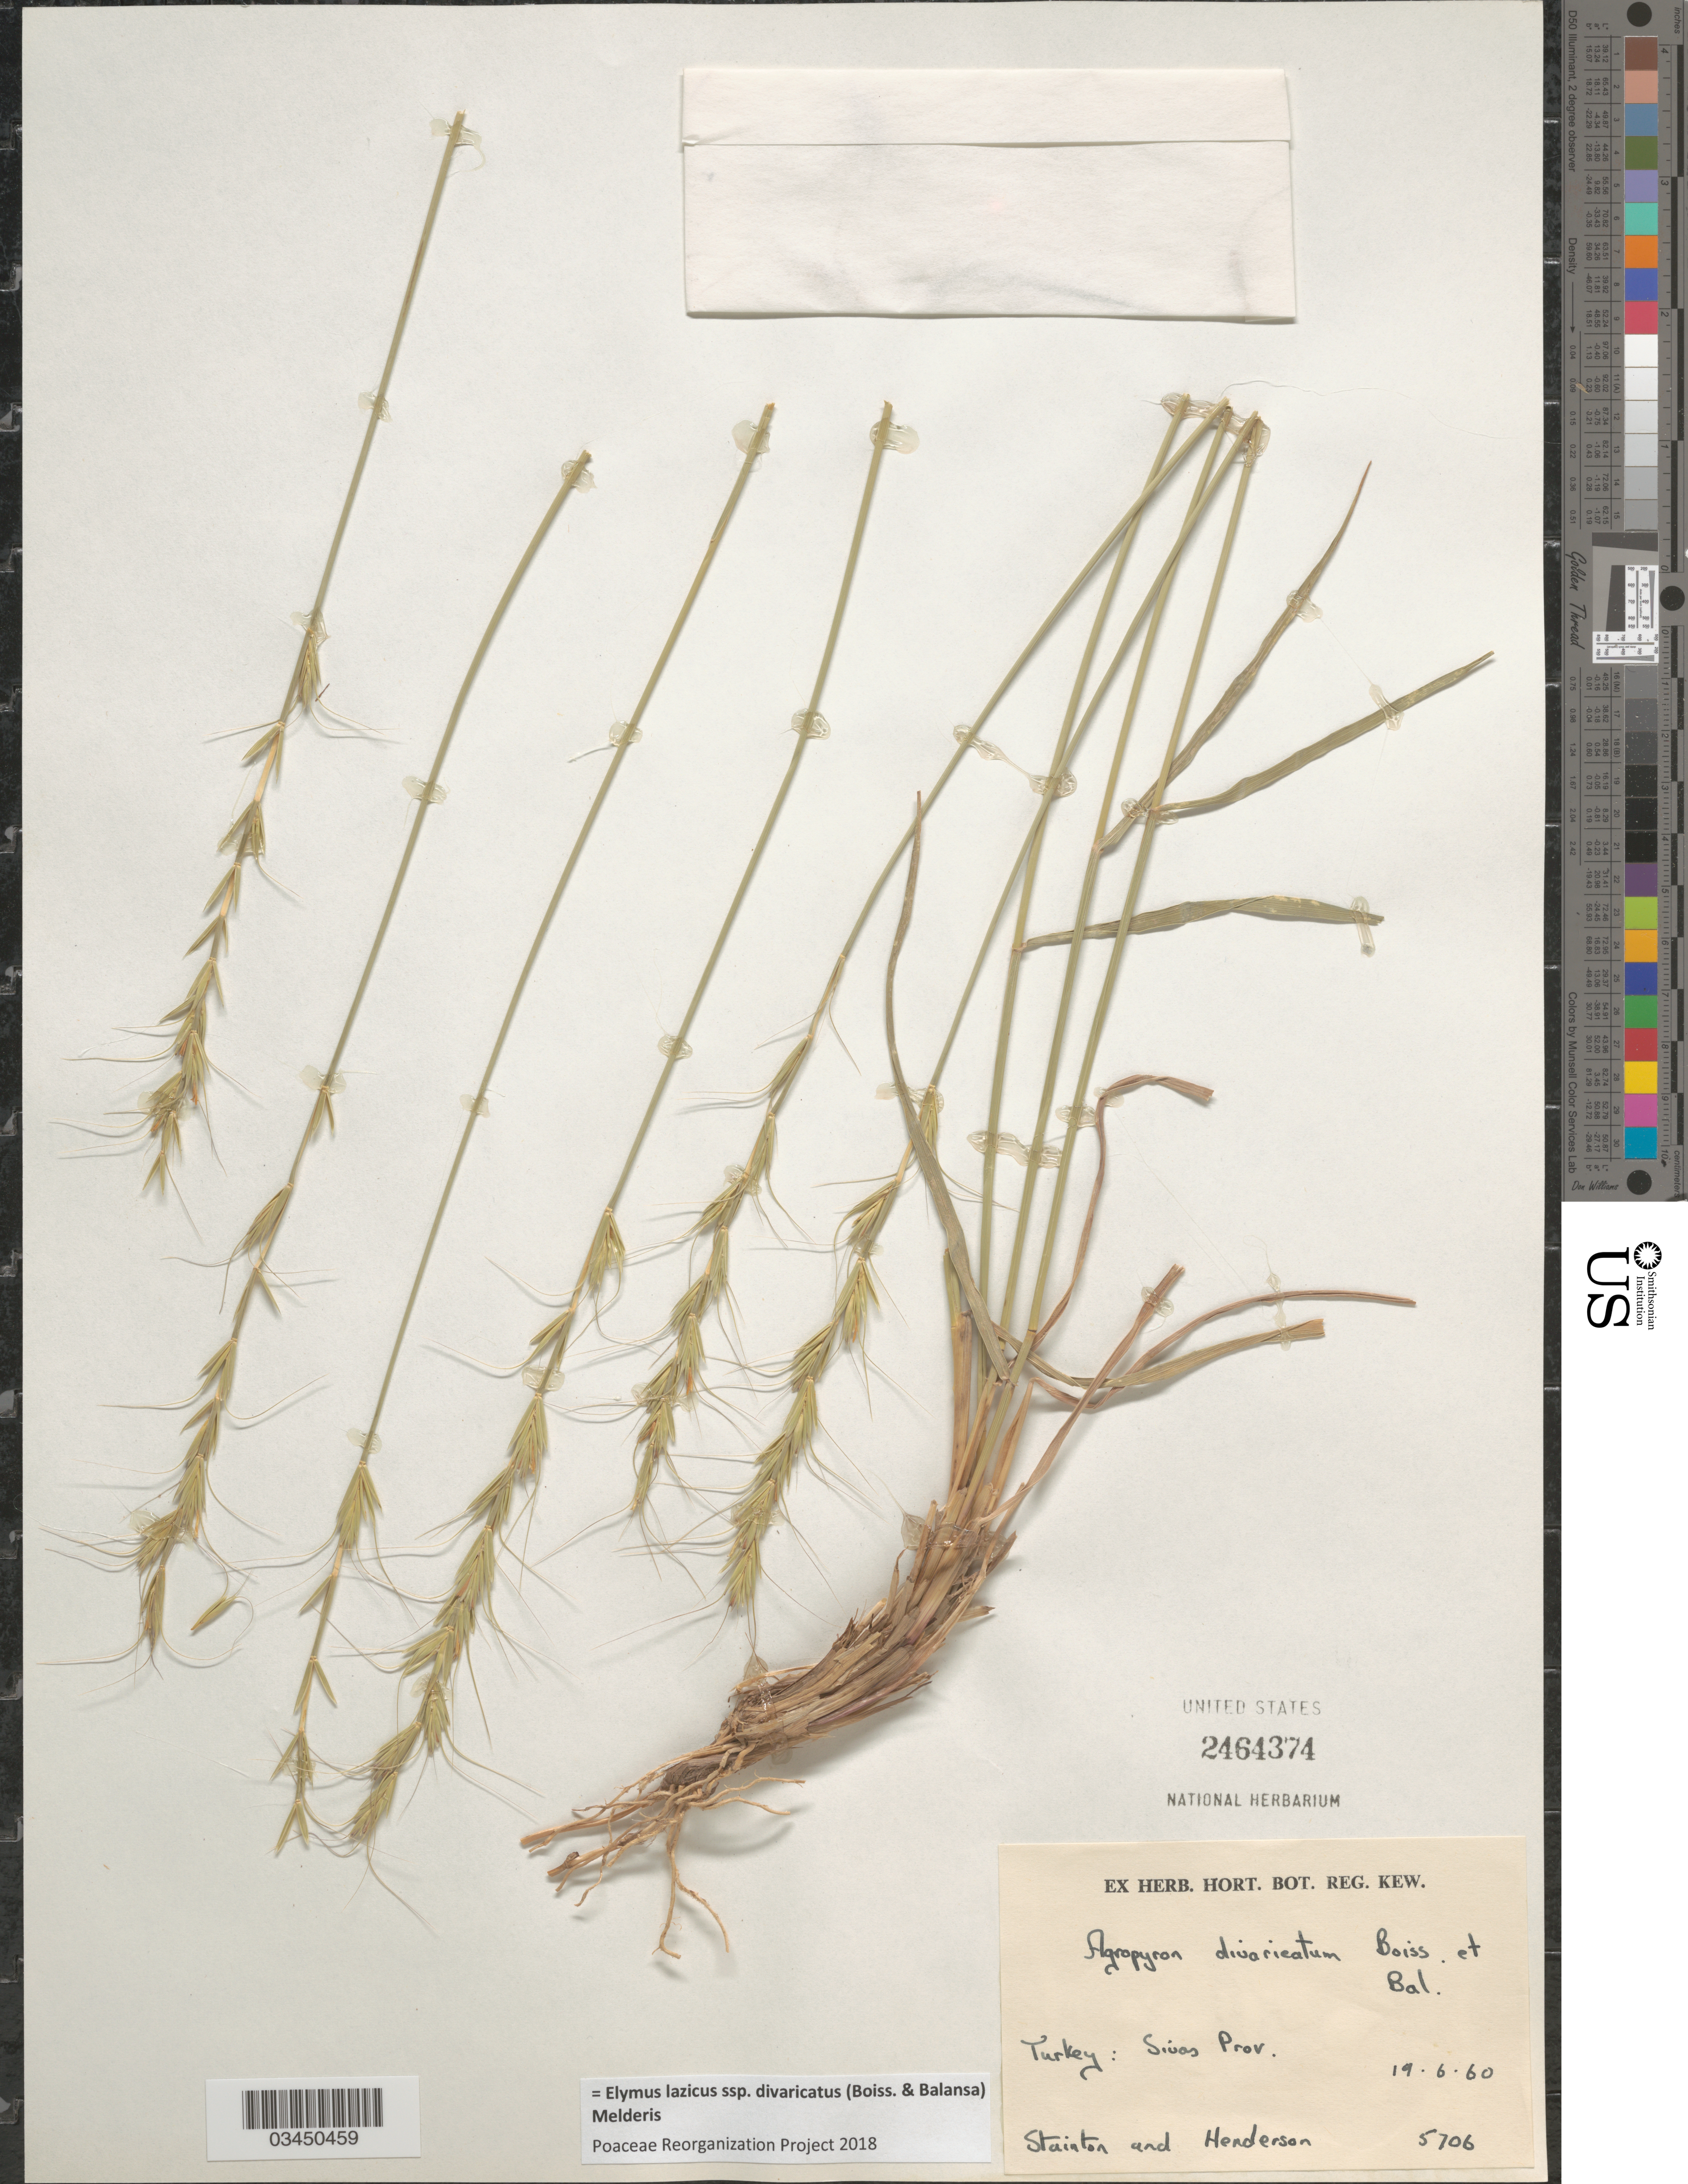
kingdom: Plantae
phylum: Tracheophyta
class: Liliopsida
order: Poales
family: Poaceae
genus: Elymus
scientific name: Elymus lazicus subsp. divaricatus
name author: (Boiss. & Balansa) Melderis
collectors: -. Stainton & -. Henderson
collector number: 5706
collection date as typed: Transcribed d/m/y: 19/6/60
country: Turkey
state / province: Sivas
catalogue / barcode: US 2464374